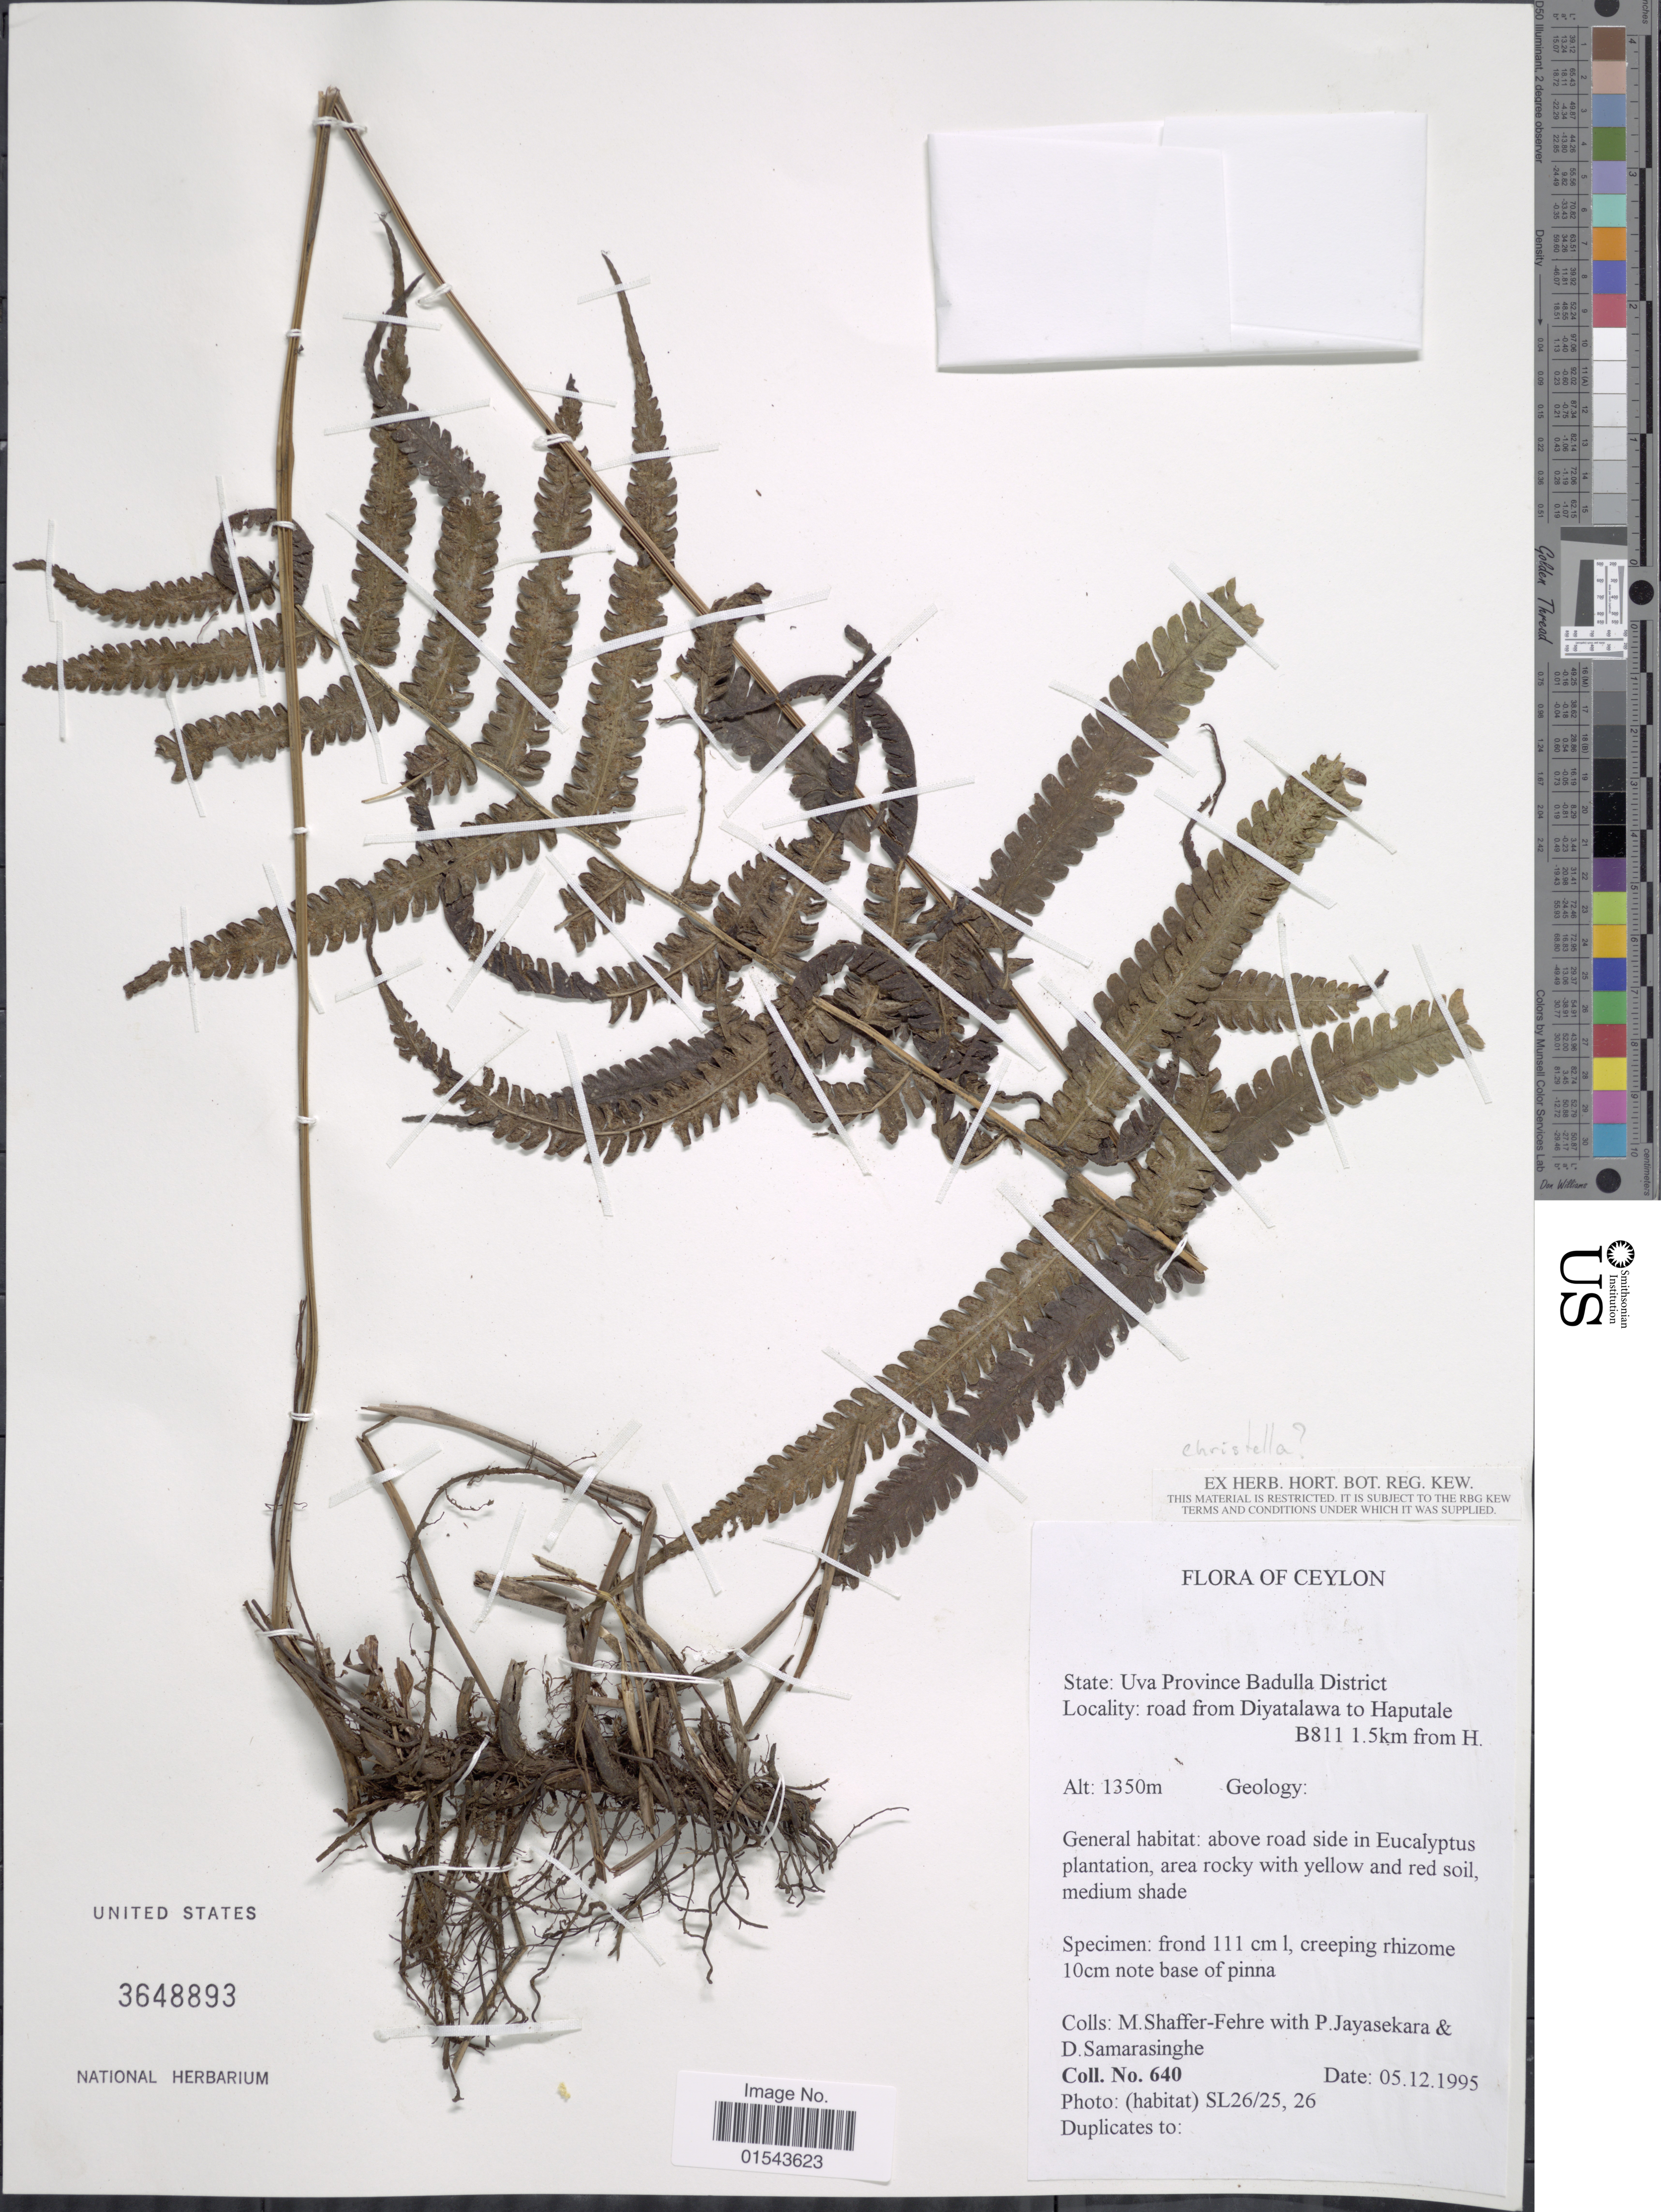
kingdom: Plantae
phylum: Tracheophyta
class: Polypodiopsida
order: Polypodiales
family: Thelypteridaceae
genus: Christella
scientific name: Christella dentata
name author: (Forssk.) Brownsey & Jermy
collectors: M. Shaffer-Fehre, P. Jayasekera & D. Samarasinghe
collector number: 640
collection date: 1995-12-05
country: Sri Lanka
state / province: Uva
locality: Ceylon. Uva Province Badulla Distyrict. road from Diyatalawa to Haputale, B811 1.5km from H.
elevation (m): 1350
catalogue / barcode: US 3648893